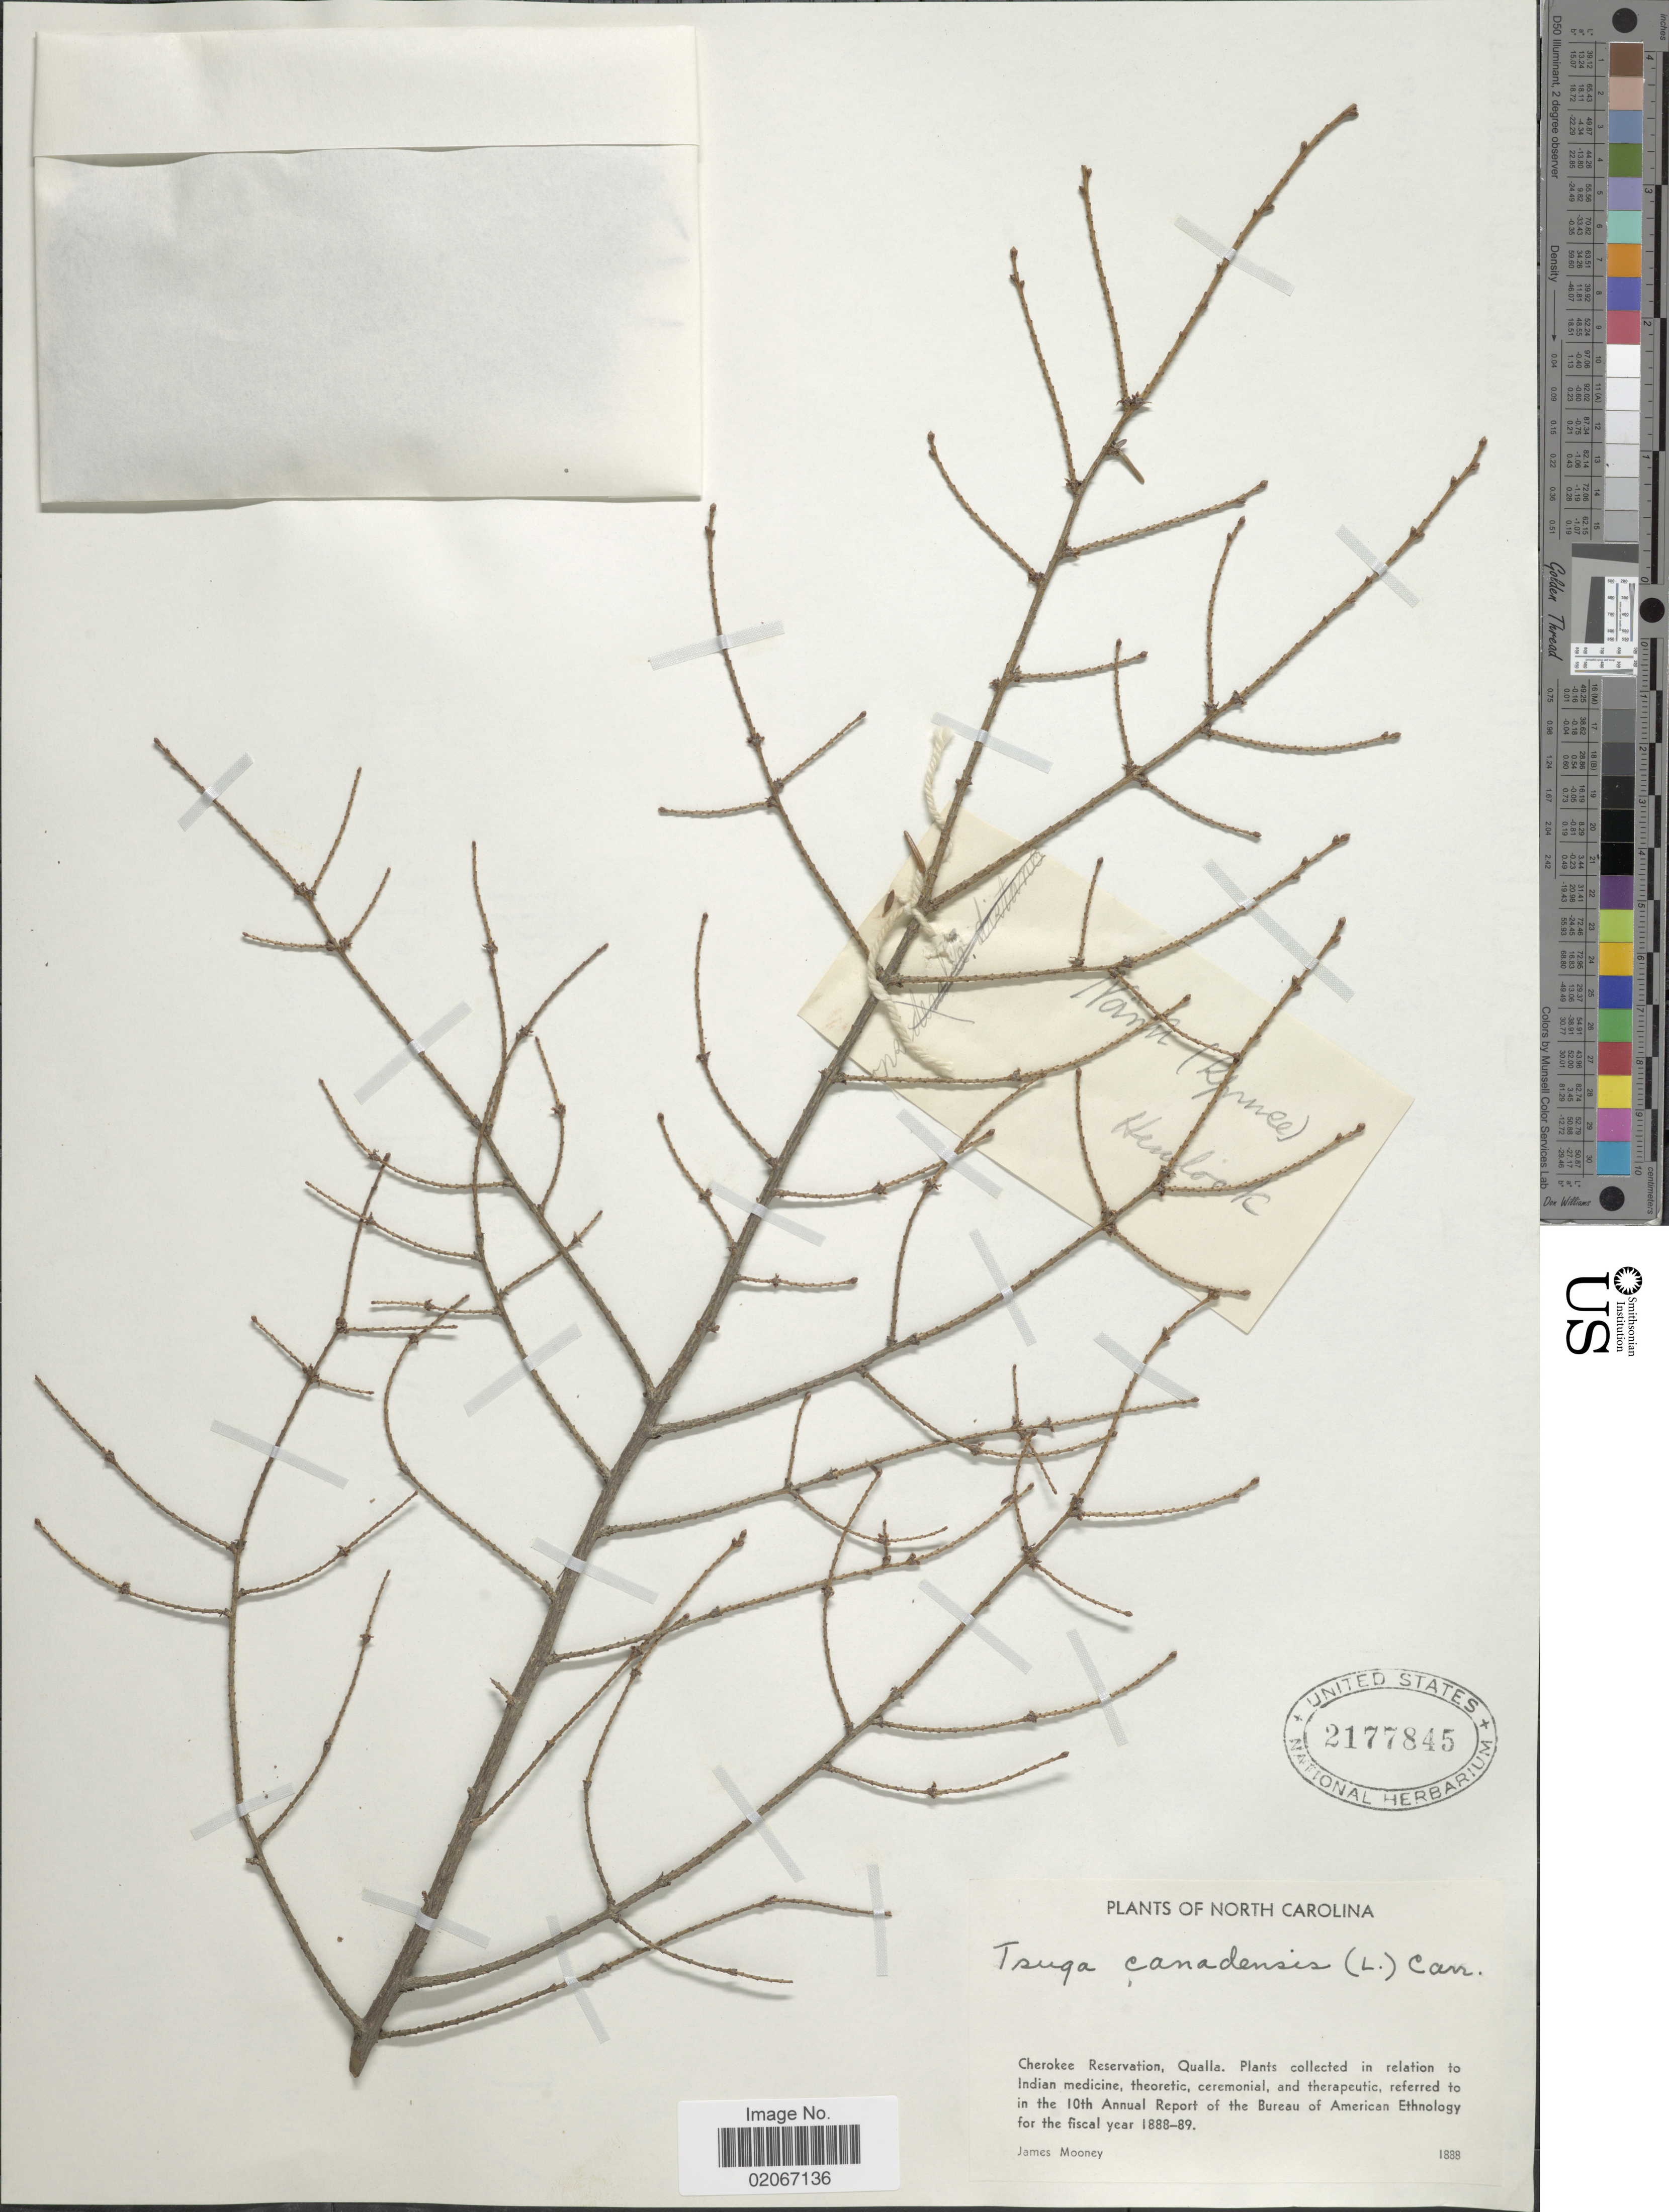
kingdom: Plantae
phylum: Tracheophyta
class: Pinopsida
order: Pinales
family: Pinaceae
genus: Tsuga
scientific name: Tsuga canadensis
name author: (L.) Carrière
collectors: J. Mooney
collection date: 1888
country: United States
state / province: North Carolina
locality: Cherokee Reservation, Qualla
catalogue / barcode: US 2177845